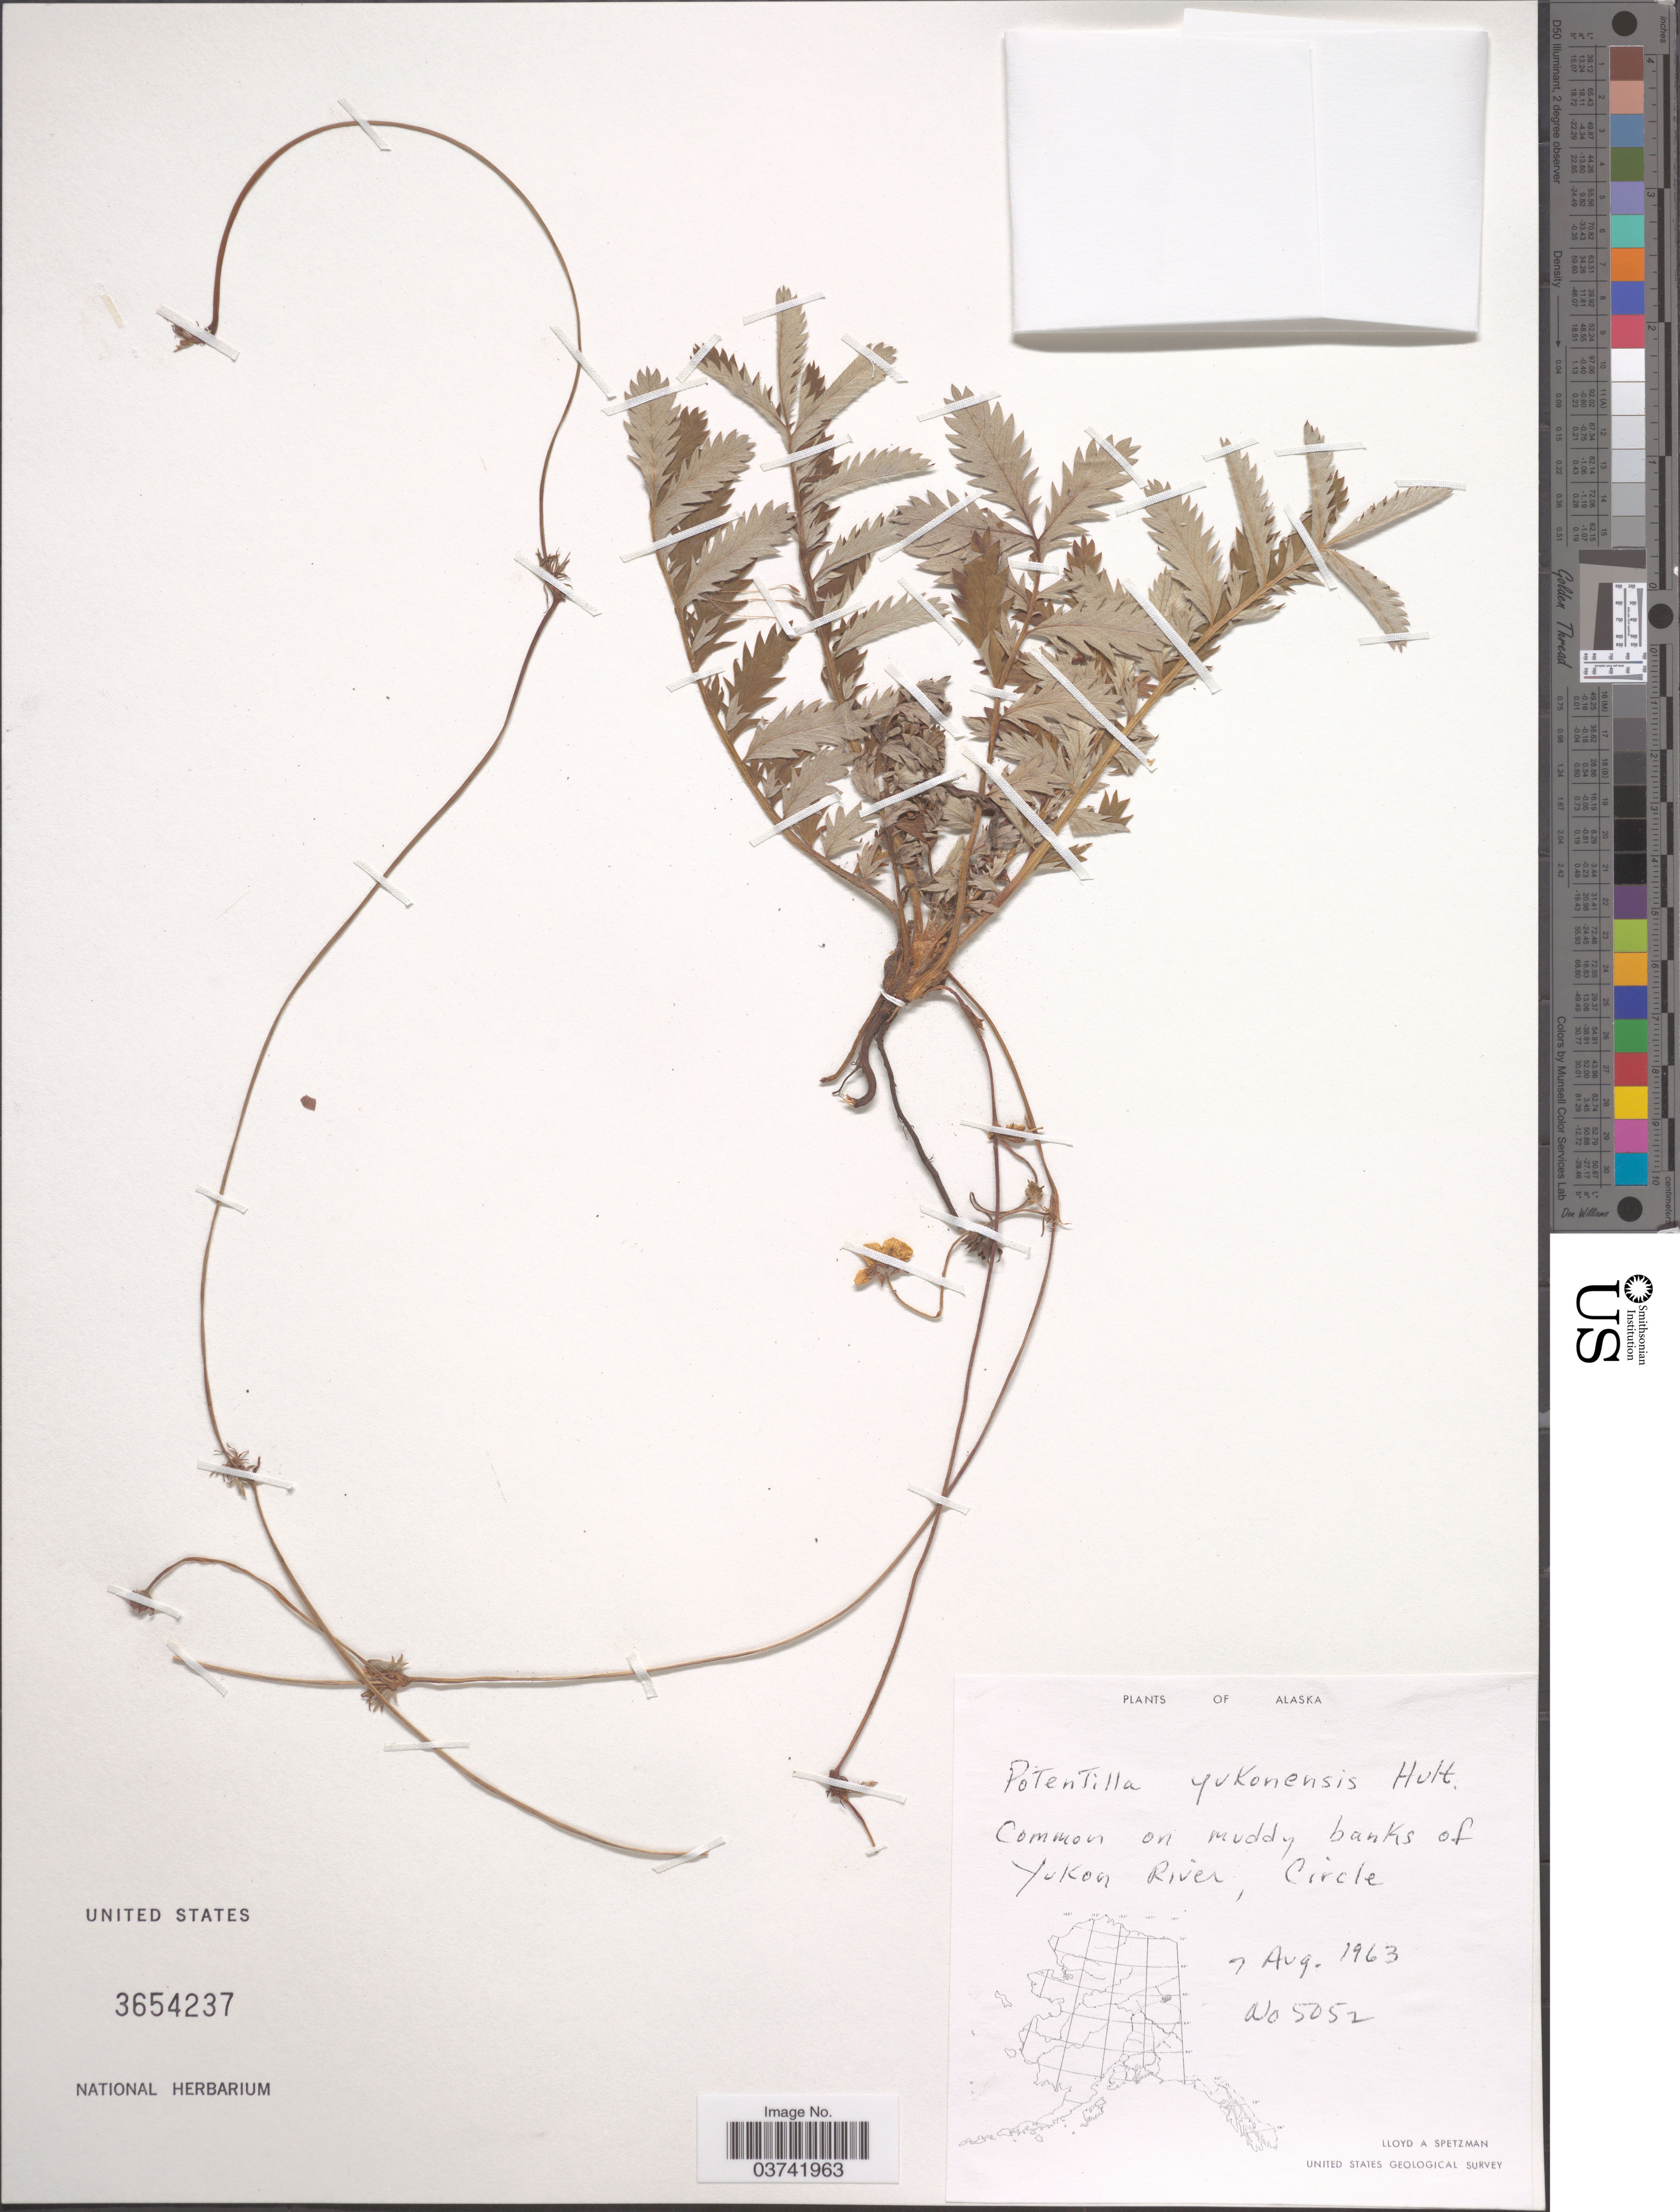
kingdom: Plantae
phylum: Tracheophyta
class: Magnoliopsida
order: Rosales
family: Rosaceae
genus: Potentilla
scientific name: Potentilla yukonensis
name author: Hultén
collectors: L. Spetzman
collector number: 5052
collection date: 1963-08-07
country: United States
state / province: Alaska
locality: On muddy banks of Yukon River.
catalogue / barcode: US 3654237